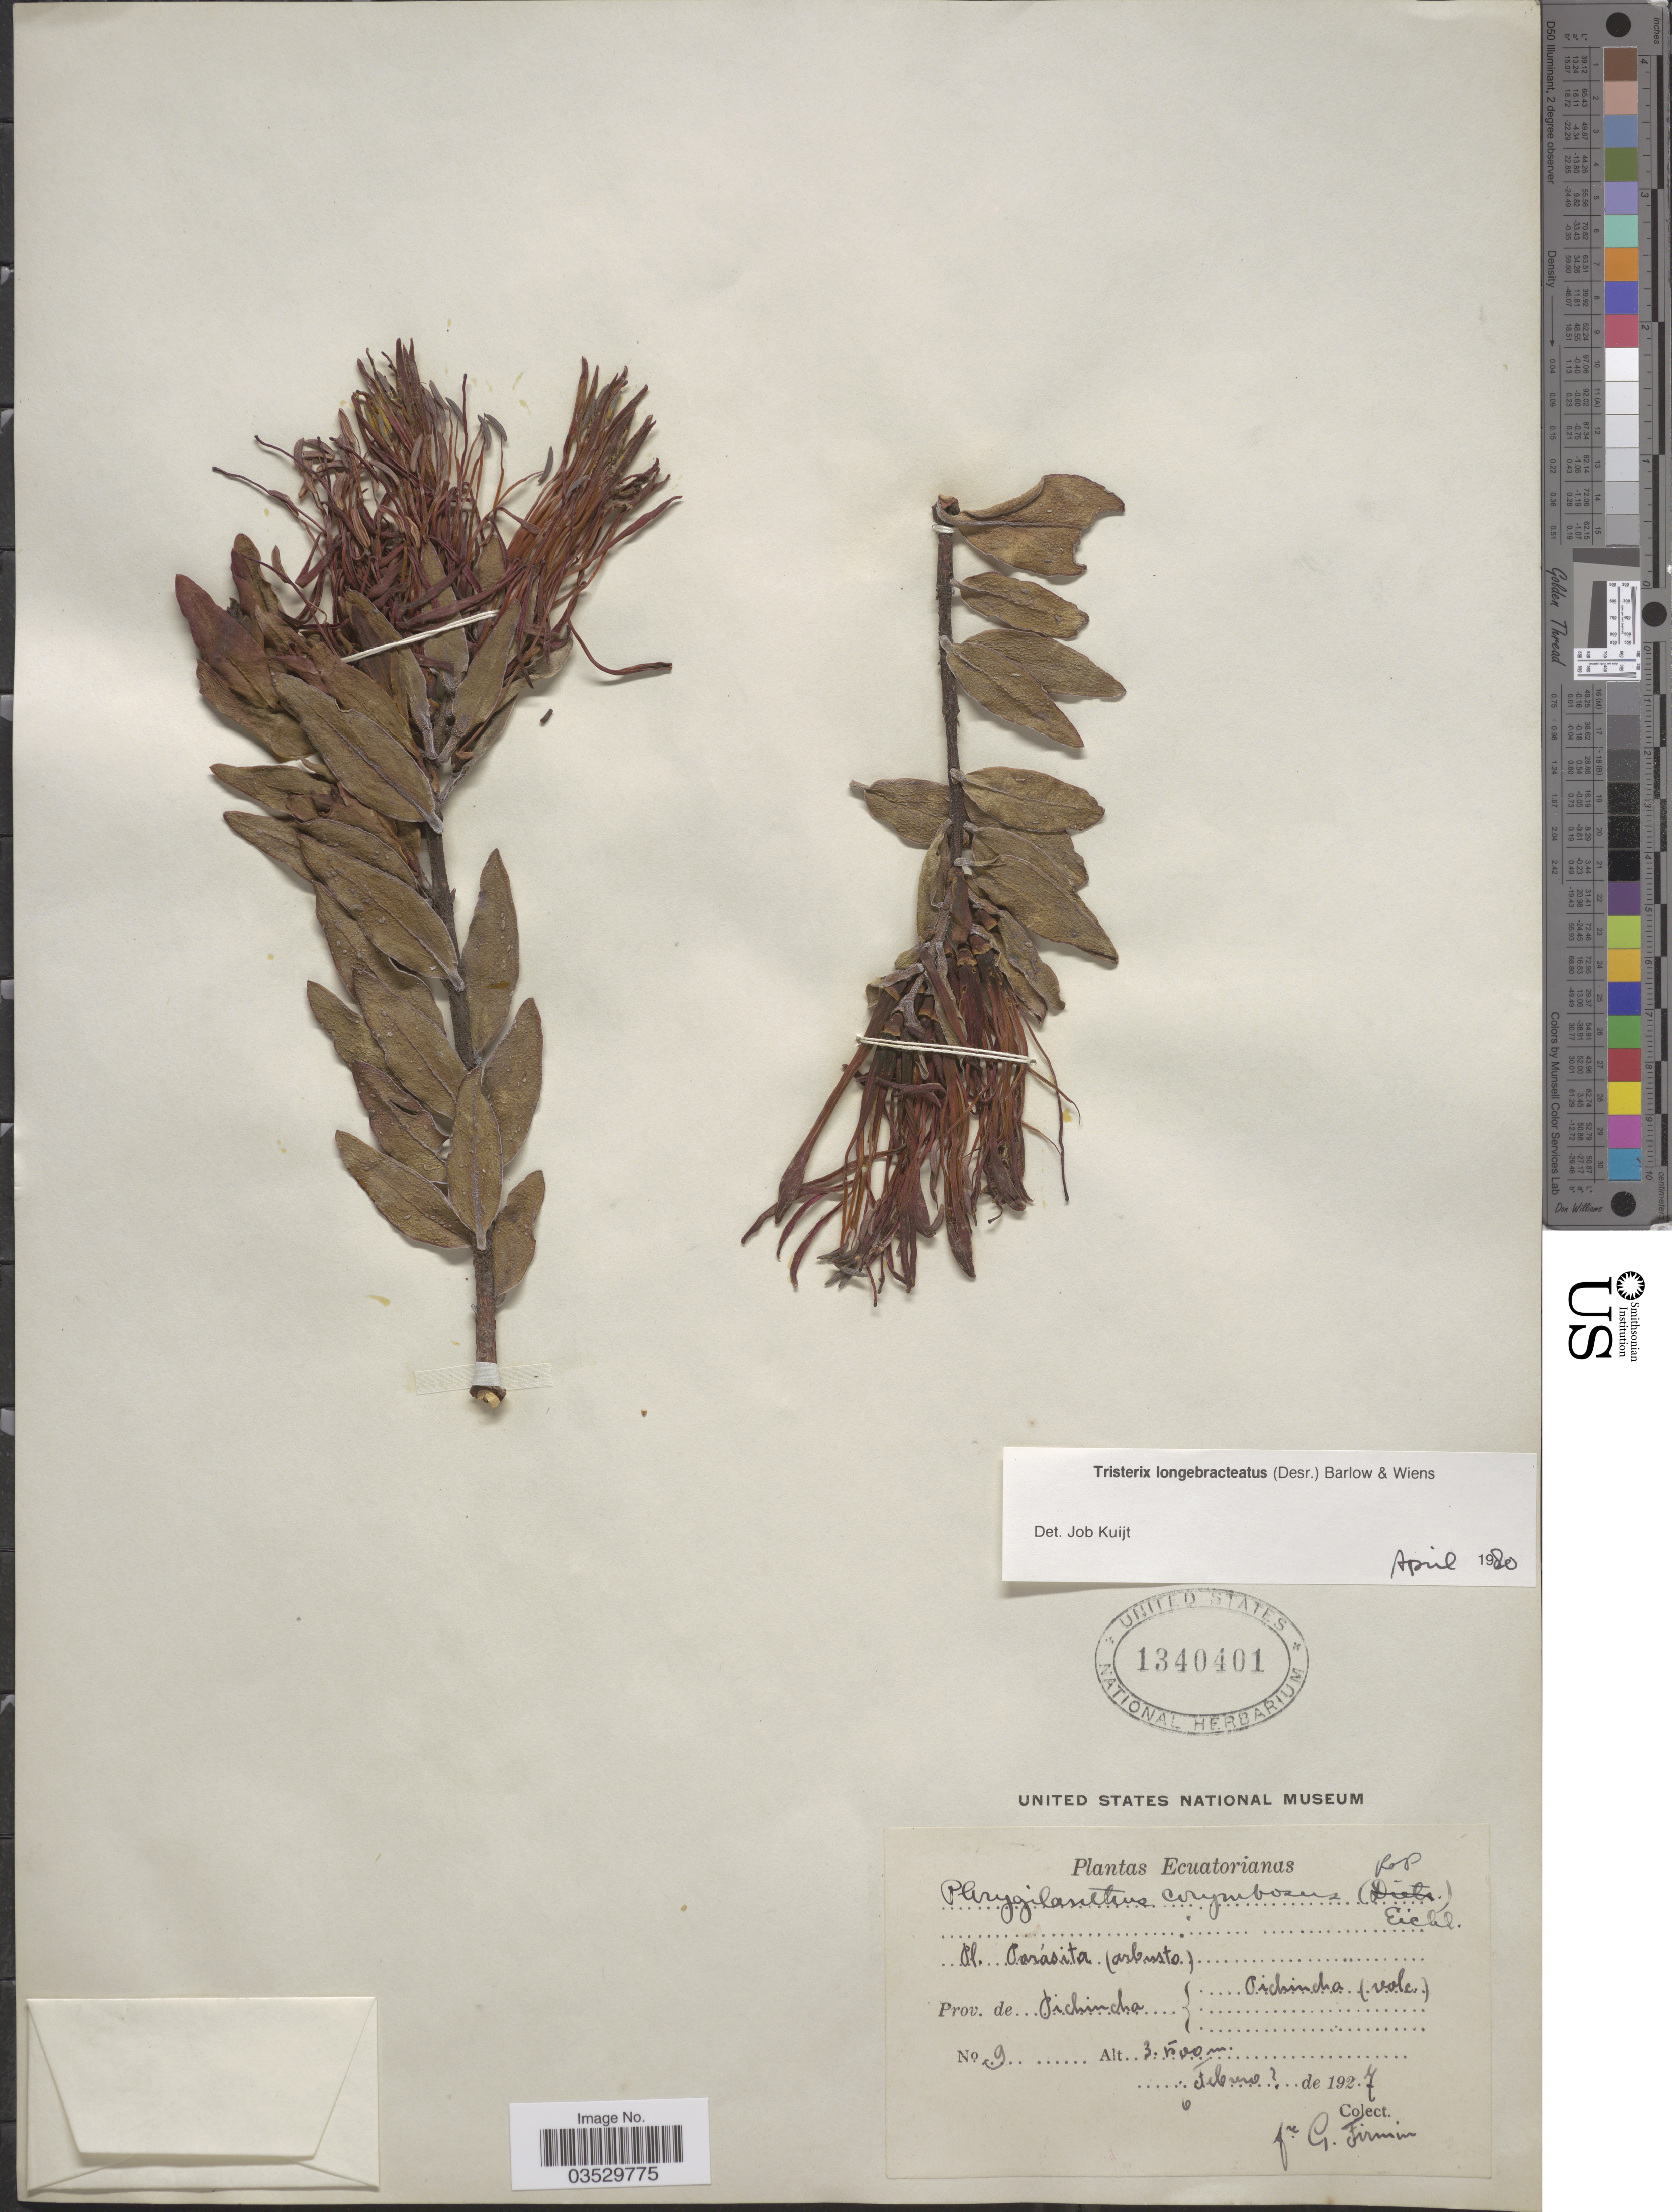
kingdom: Plantae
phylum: Tracheophyta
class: Magnoliopsida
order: Santalales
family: Loranthaceae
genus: Tristerix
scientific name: Tristerix longebracteatus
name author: (Desr.) Bart. & Wiens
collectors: F. Firmin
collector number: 9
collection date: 1927-02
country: Ecuador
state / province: Pichincha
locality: Pichincha (volc.).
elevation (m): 3500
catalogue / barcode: US 1340401